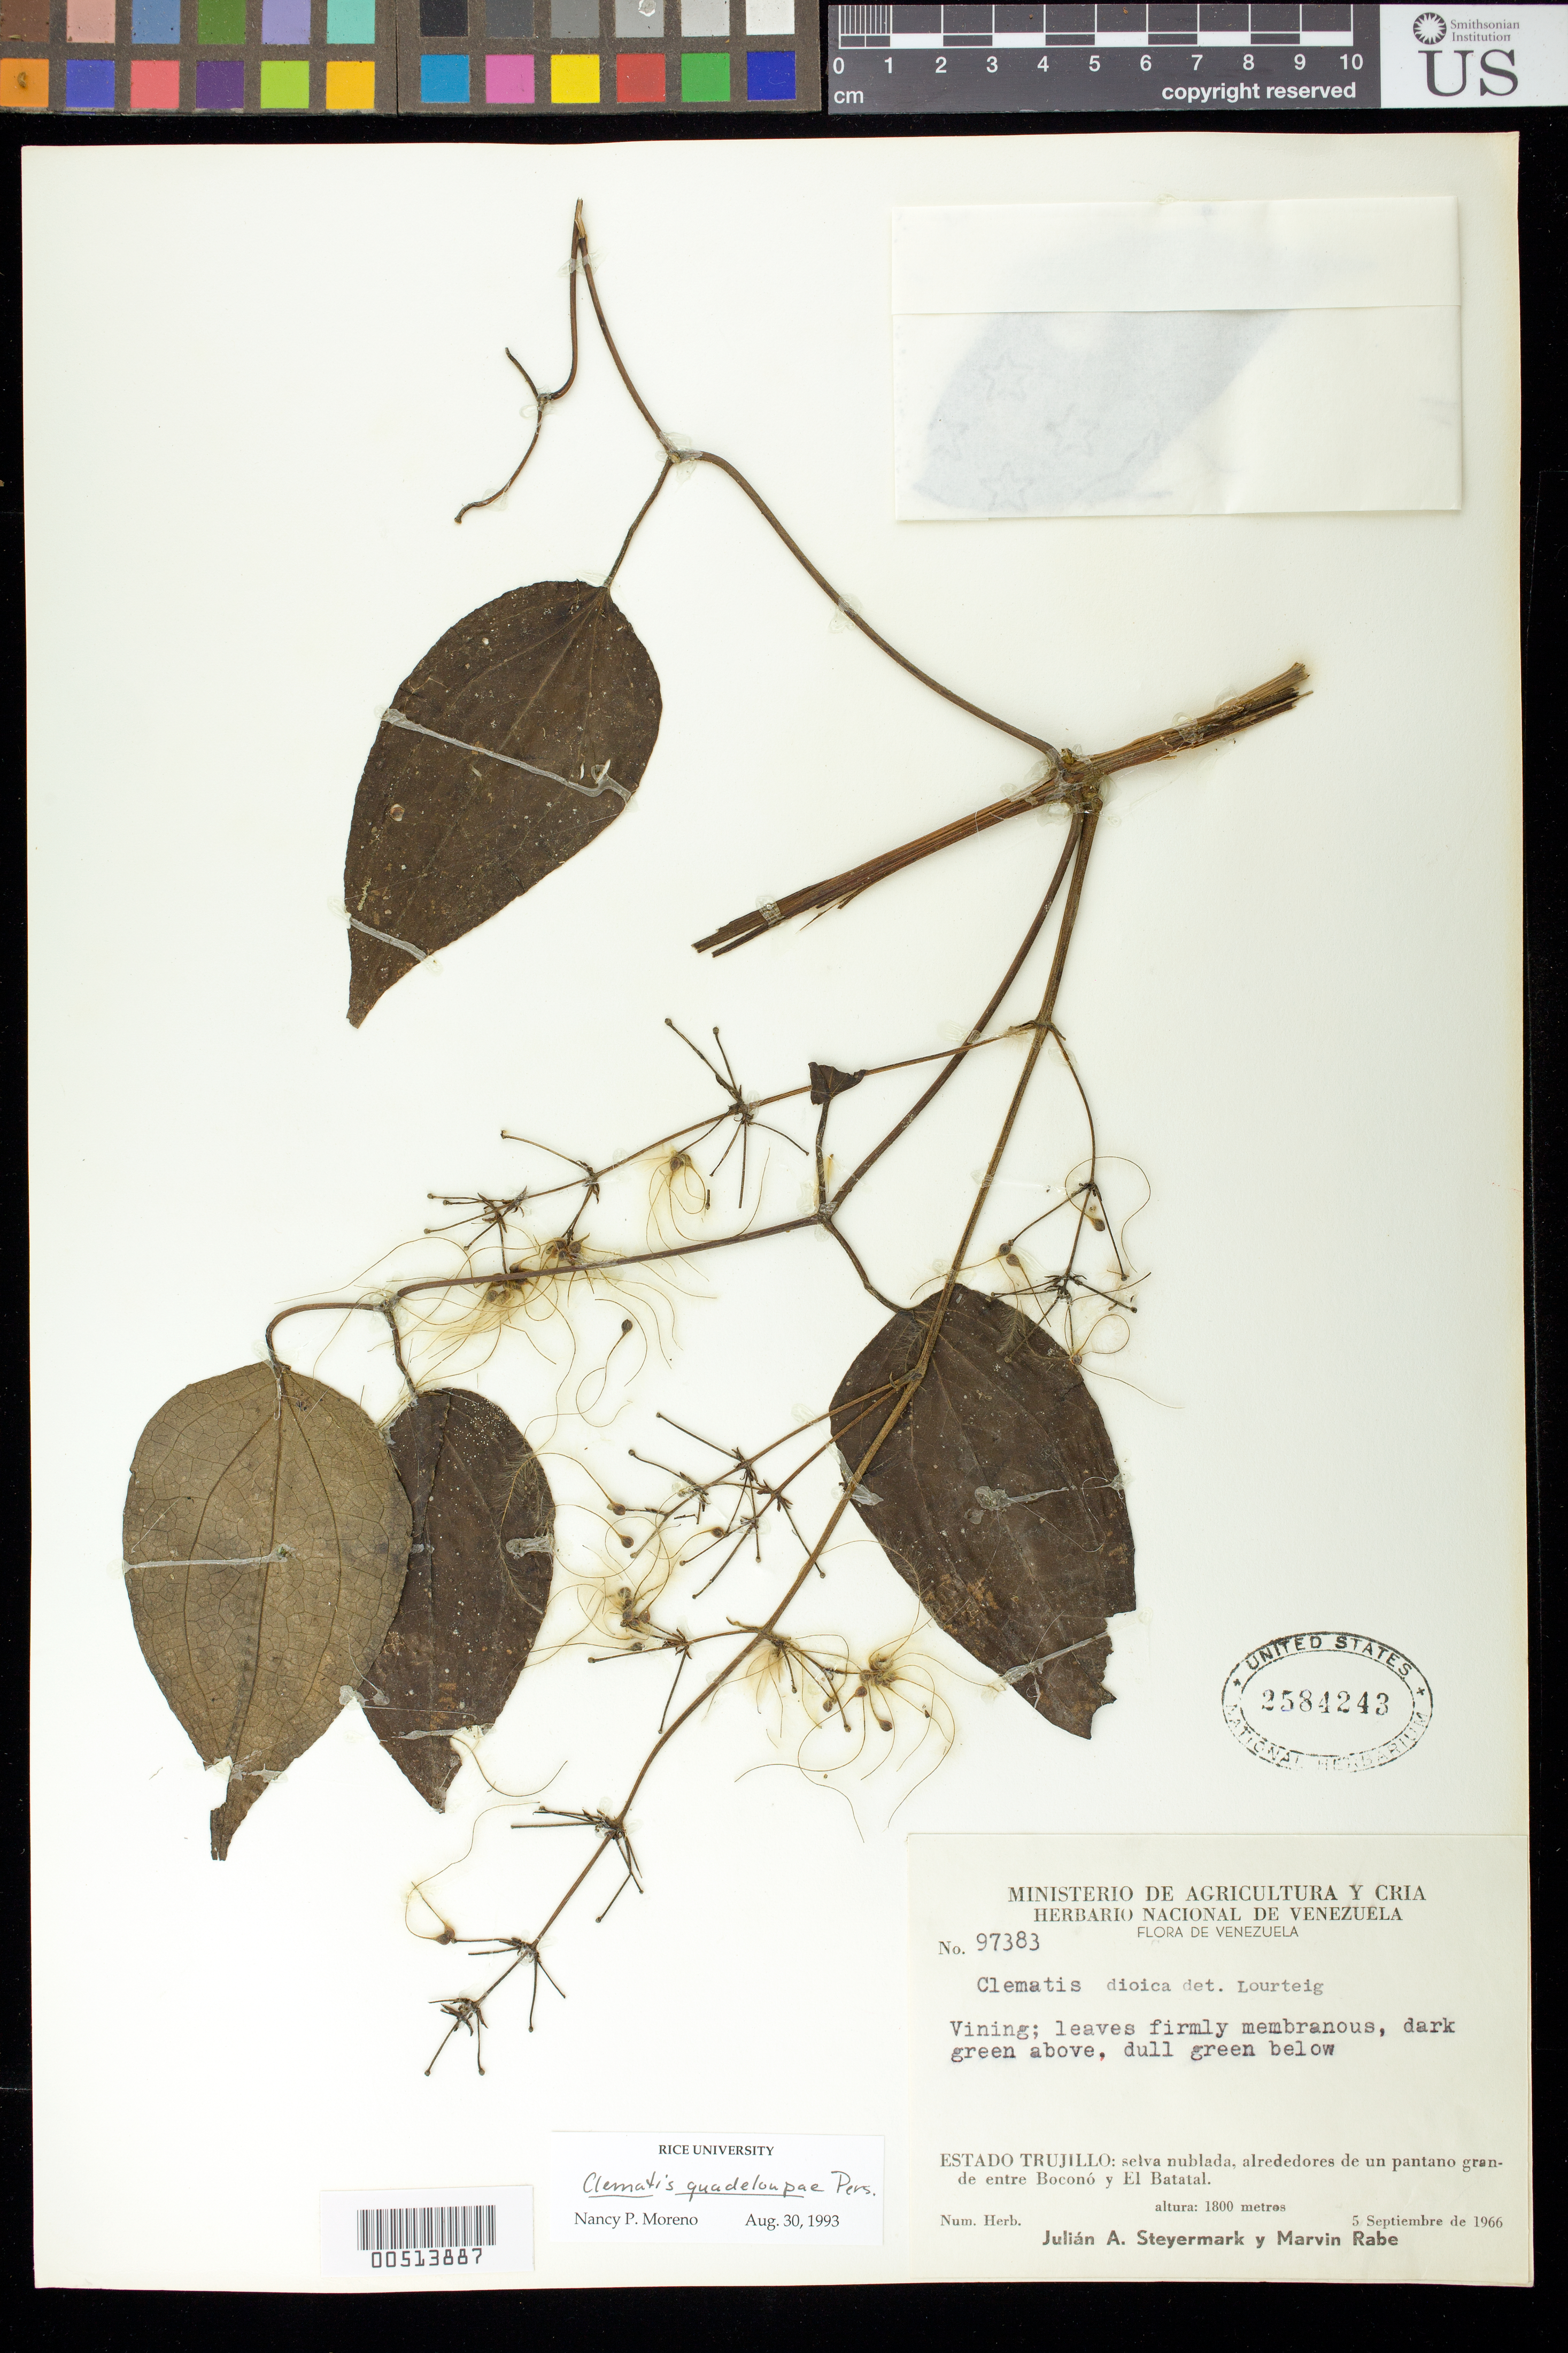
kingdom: Plantae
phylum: Tracheophyta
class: Magnoliopsida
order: Ranunculales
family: Ranunculaceae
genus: Clematis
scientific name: Clematis guadeloupae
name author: Pers.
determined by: Moreno, N. P.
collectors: J. Steyermark & M. Rabe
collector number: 97383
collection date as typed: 05 Sep 1966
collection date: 1966-09-05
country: Venezuela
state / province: Trujillo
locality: Alrededores de un pantano grande entre Boconó y El Batatal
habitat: Selva nublada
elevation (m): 1800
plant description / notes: US, VEN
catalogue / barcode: US 2584243